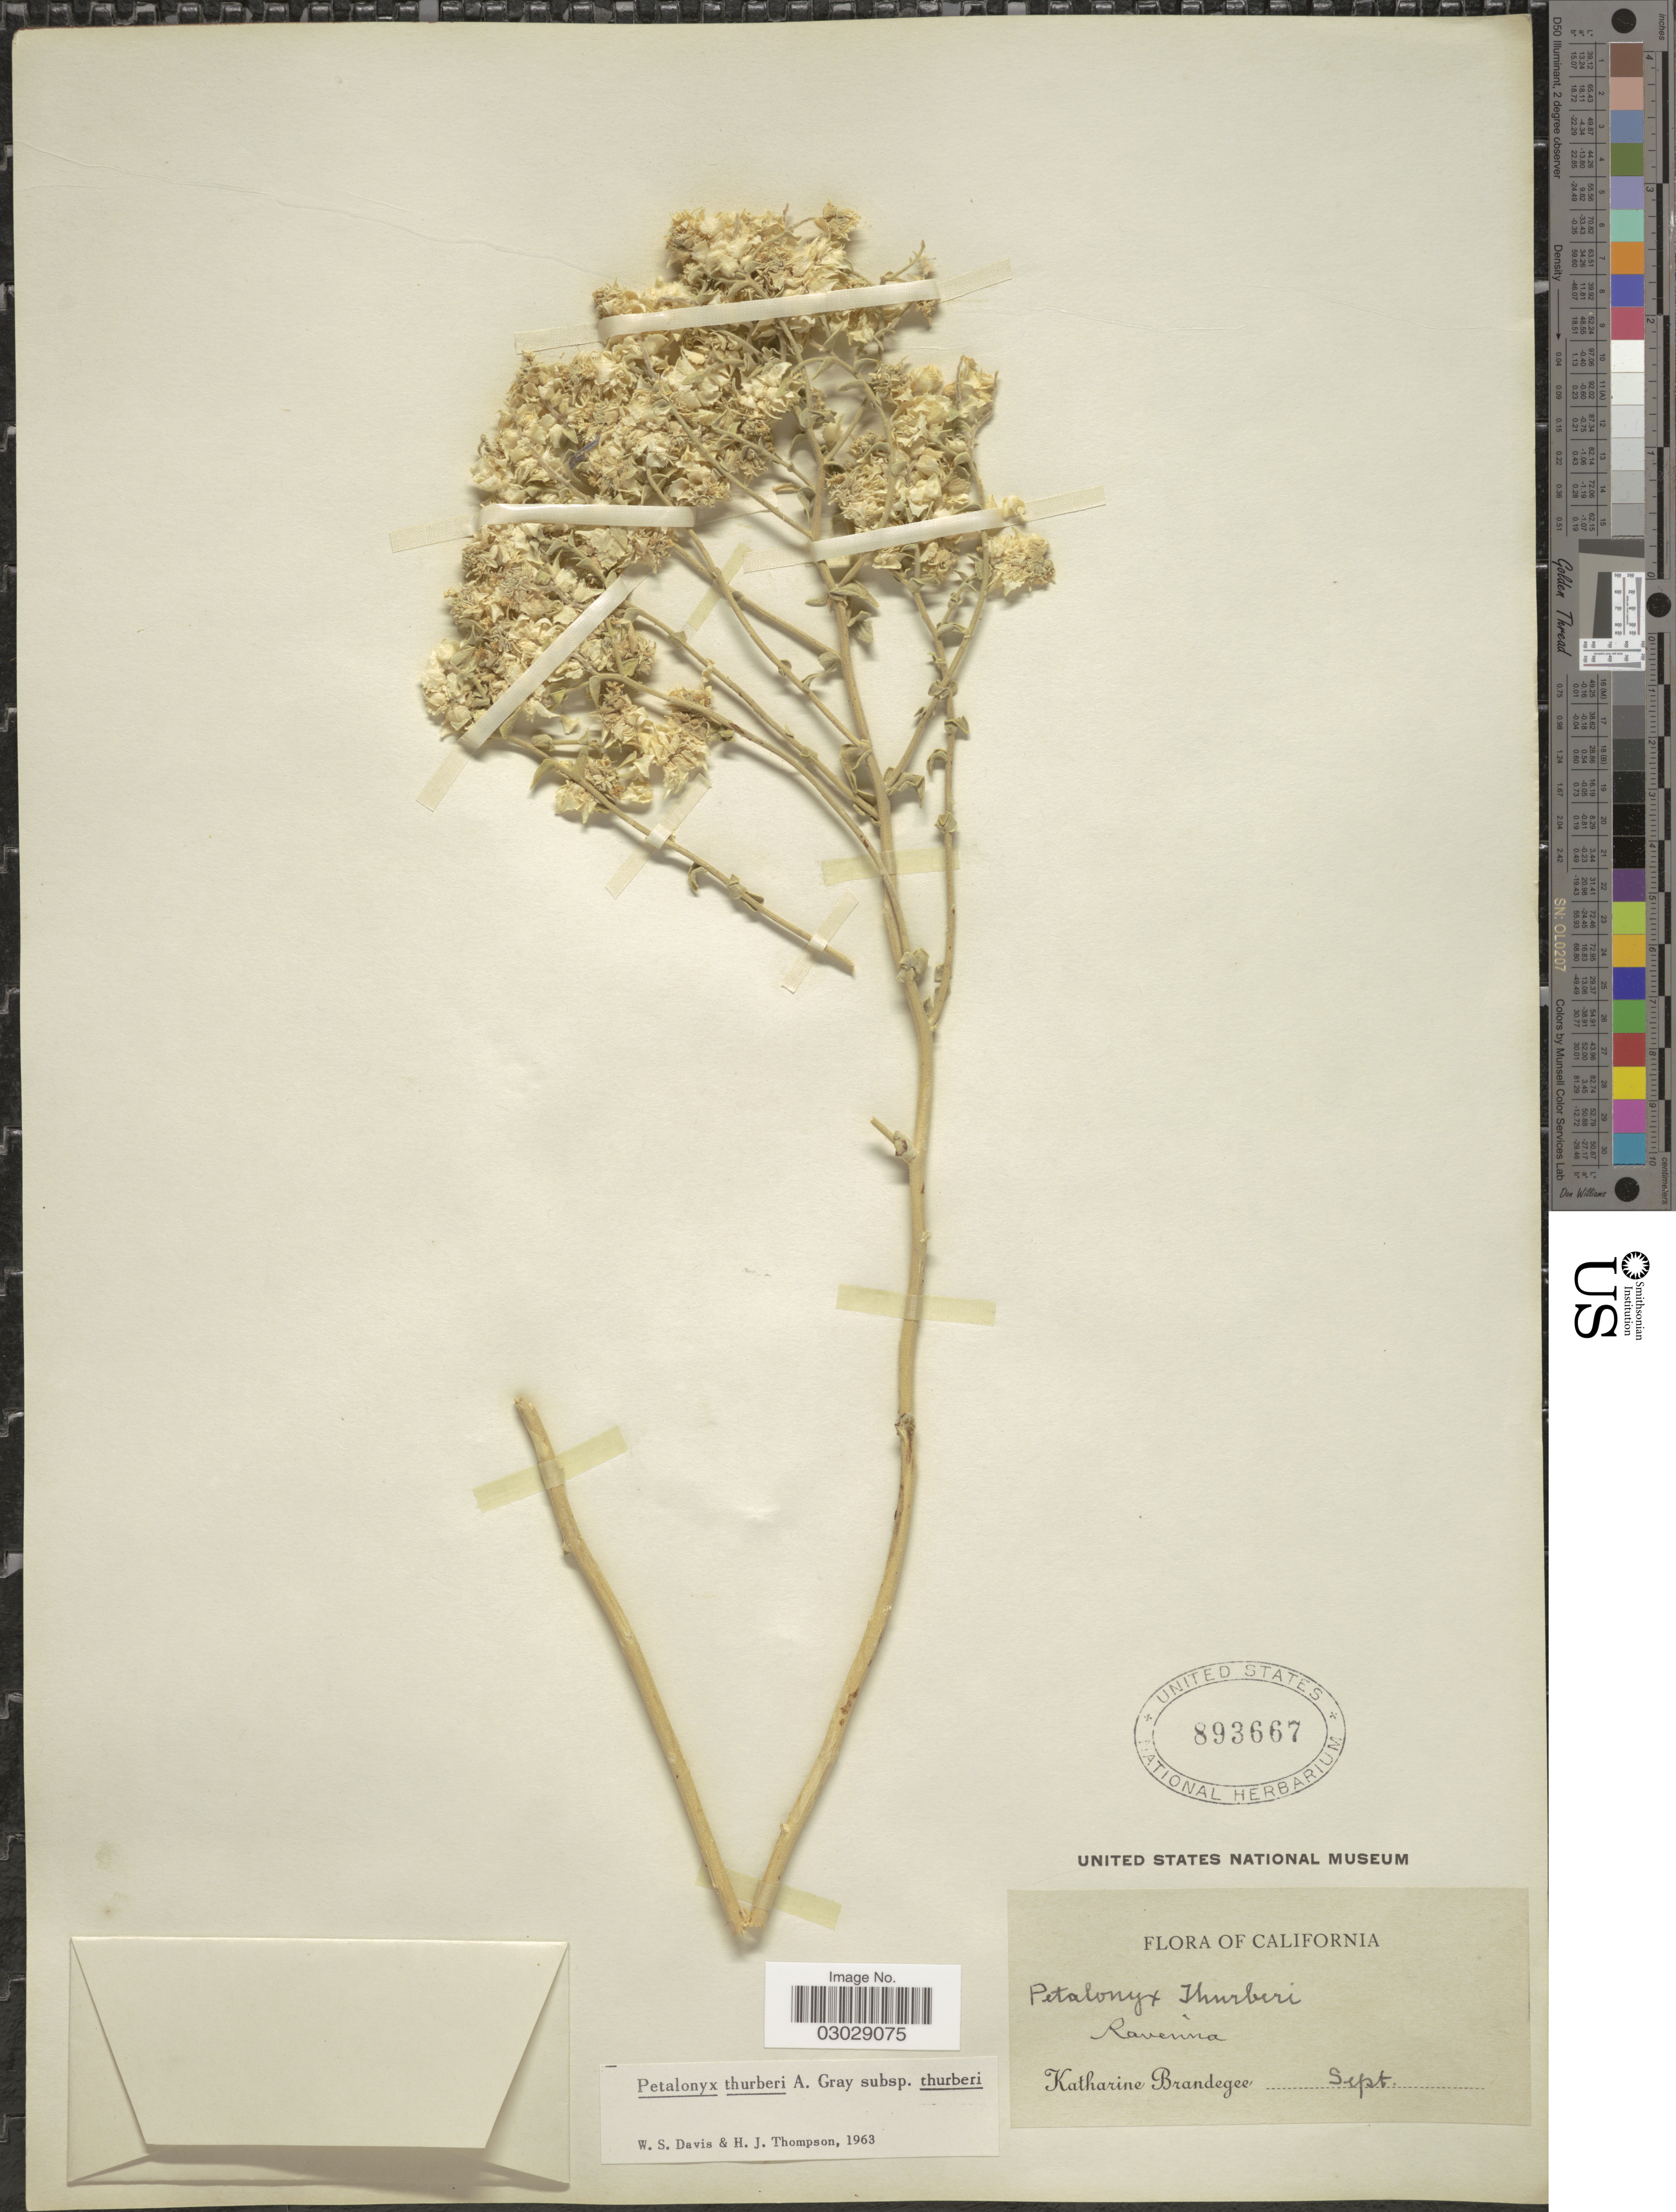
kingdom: Plantae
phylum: Tracheophyta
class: Magnoliopsida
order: Cornales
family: Loasaceae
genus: Petalonyx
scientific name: Petalonyx thurberi subsp. thurberi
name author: A. Gray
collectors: M. K. Brandegee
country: United States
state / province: California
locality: Ravenna.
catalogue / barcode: US 893667